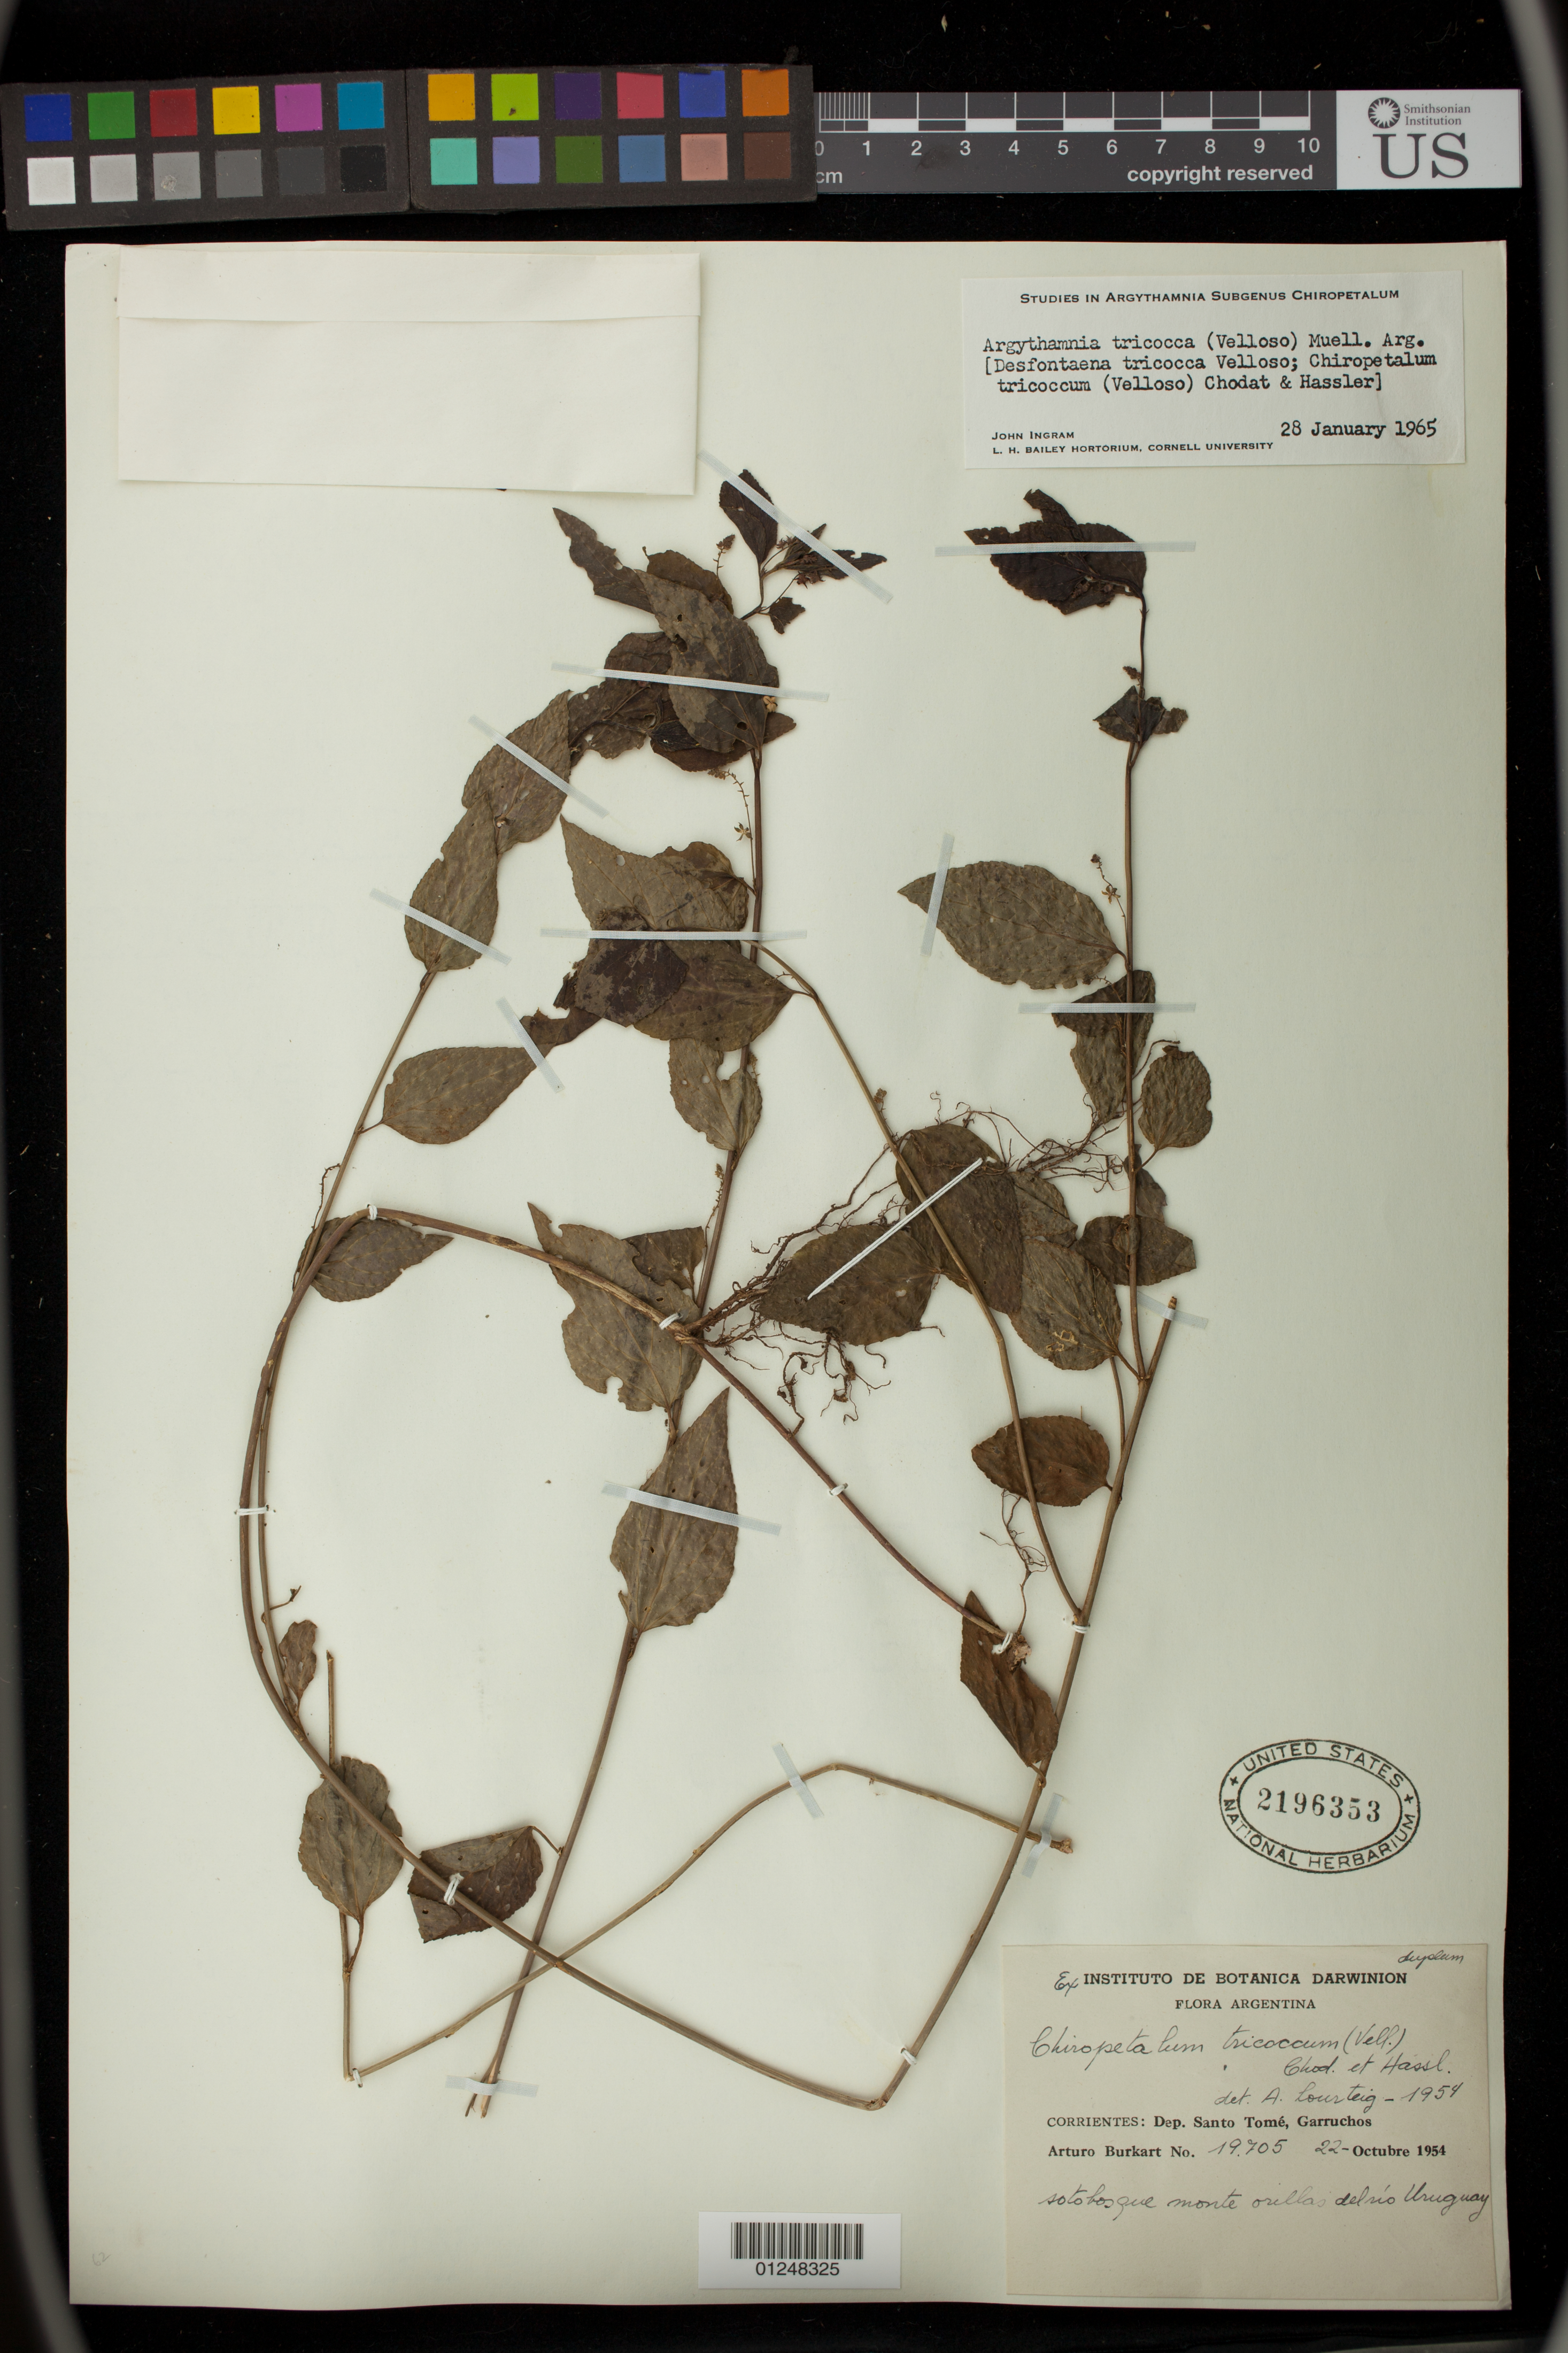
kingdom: Plantae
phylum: Tracheophyta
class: Magnoliopsida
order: Malpighiales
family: Euphorbiaceae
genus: Argythamnia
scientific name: Argythamnia tricocca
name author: (Vell.) Müll. Arg.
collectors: A. E. Burkart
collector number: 19705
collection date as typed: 22 Oct 1954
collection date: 1954-10-22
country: Argentina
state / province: Corrientes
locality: Dep Santo Tome, Garruchos.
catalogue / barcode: US 2196353